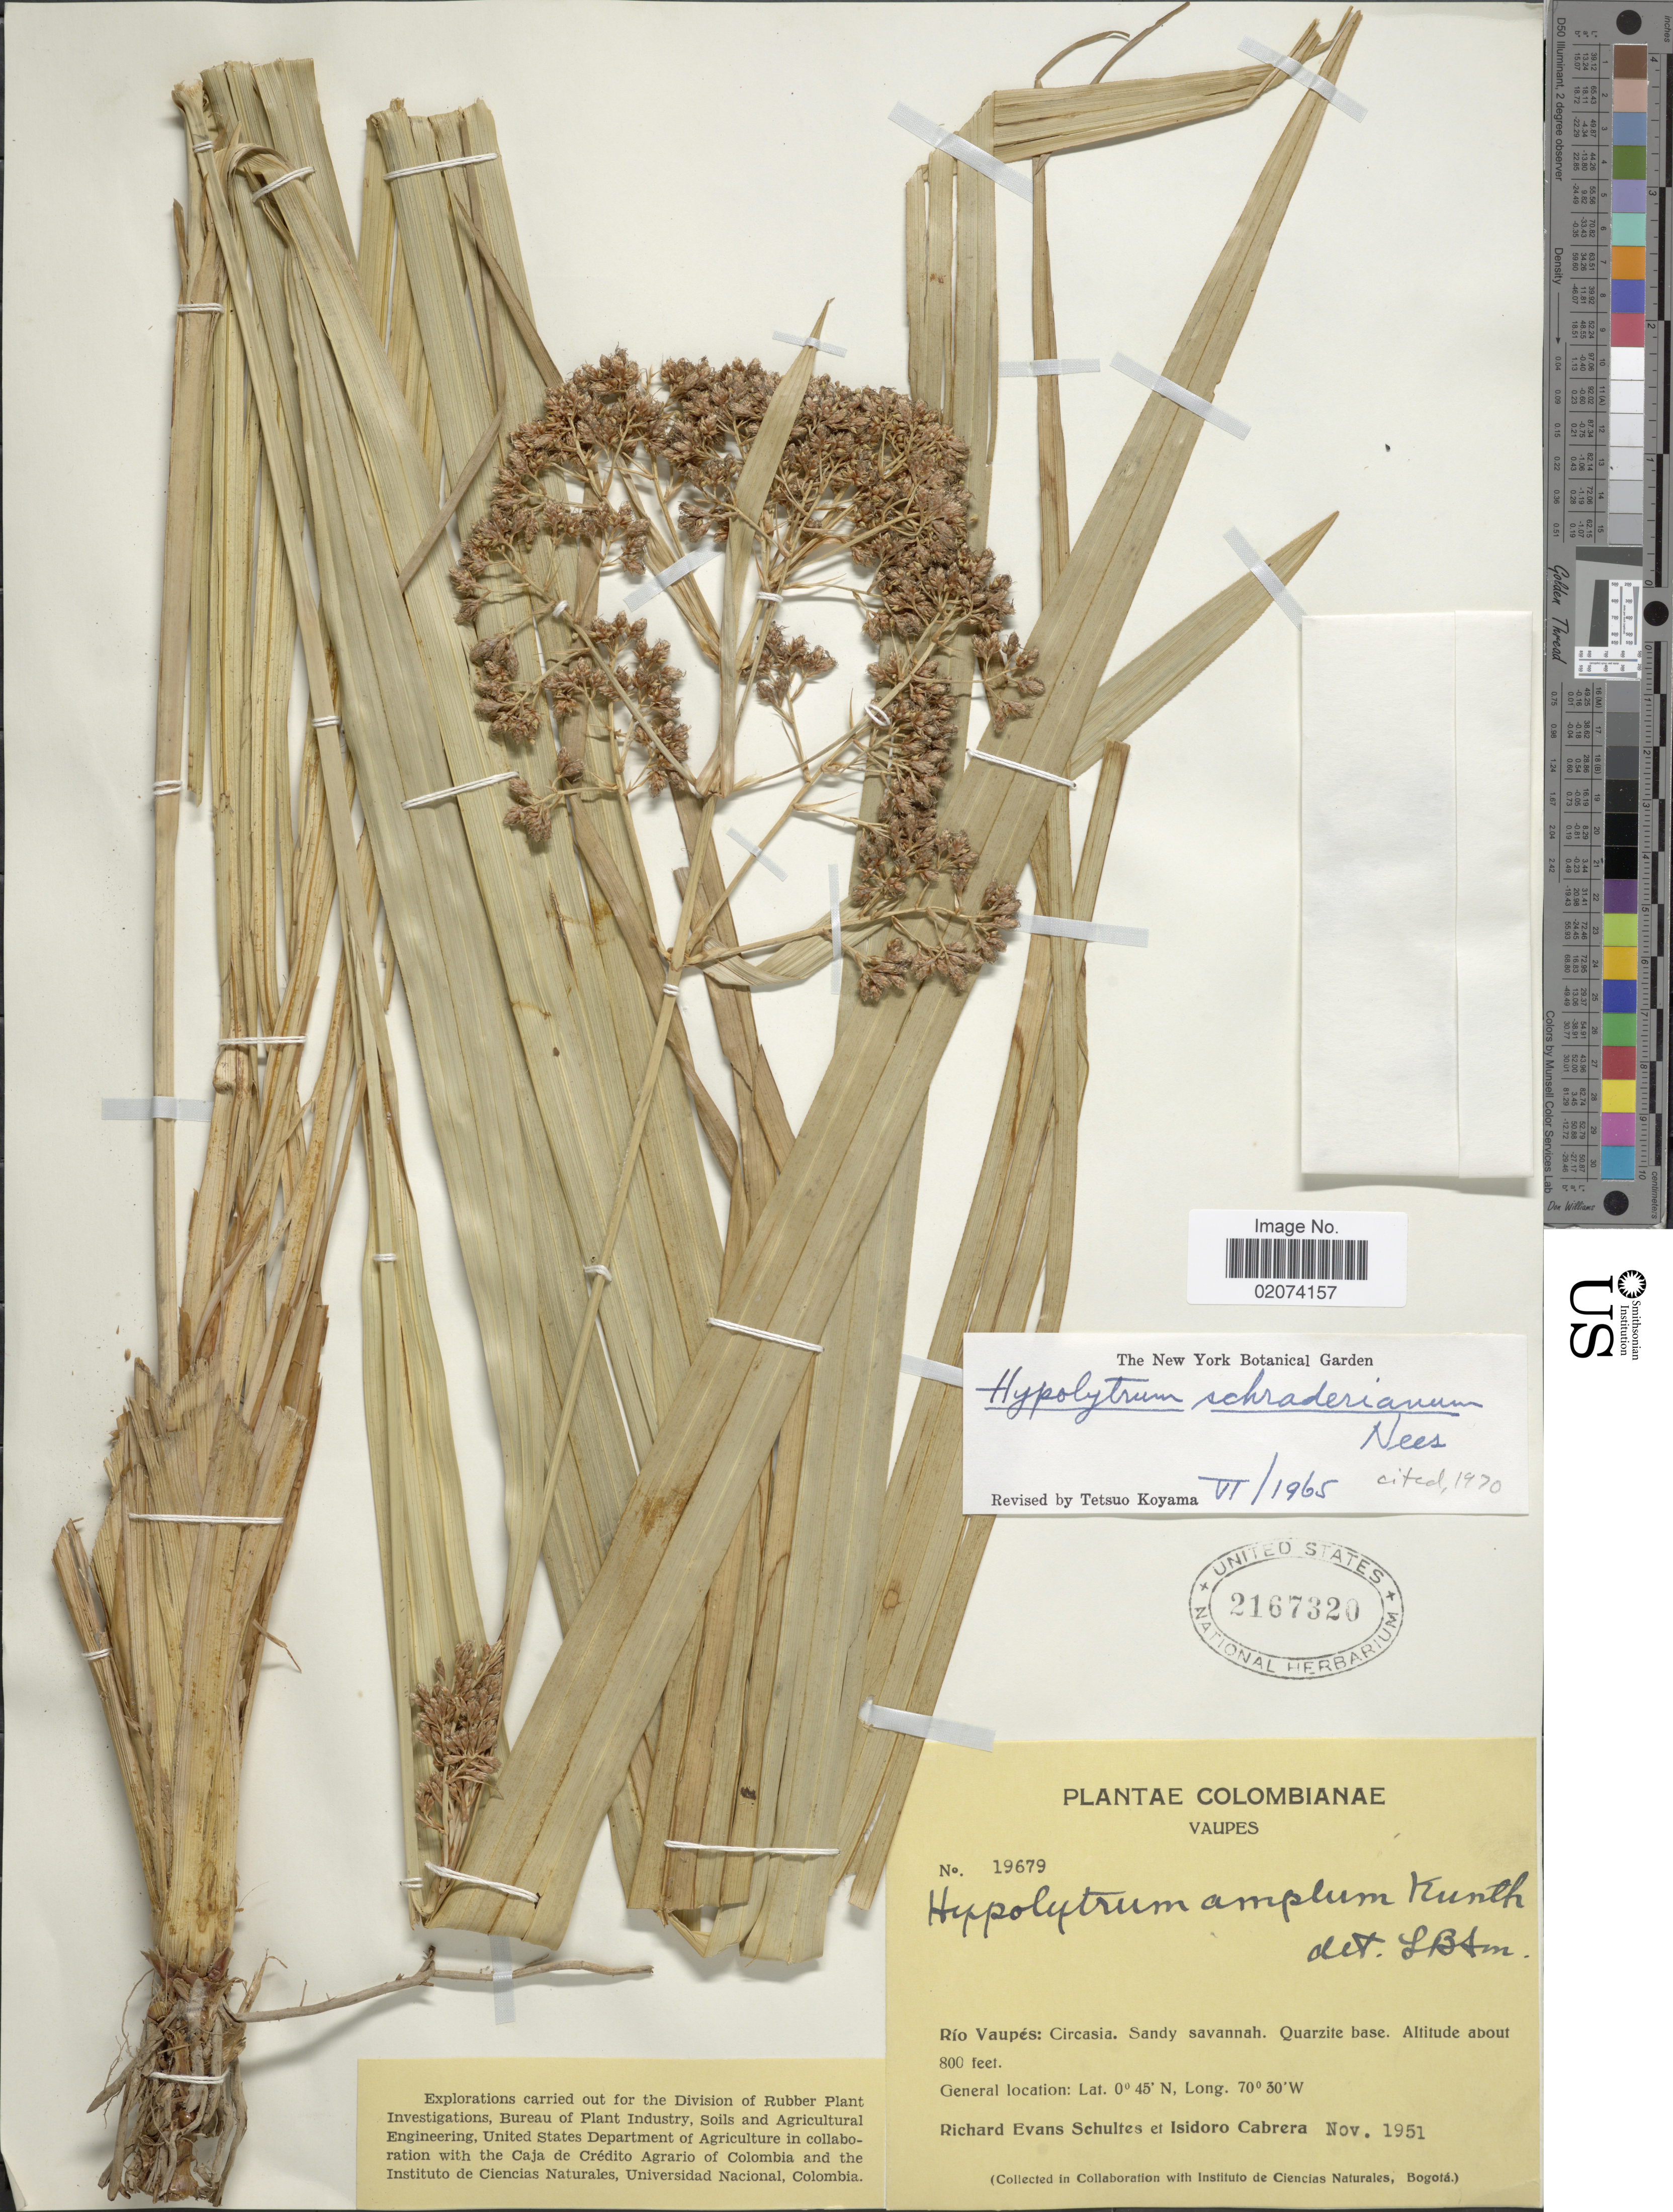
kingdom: Plantae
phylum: Tracheophyta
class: Liliopsida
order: Poales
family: Cyperaceae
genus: Hypolytrum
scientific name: Hypolytrum schraderianum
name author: Nees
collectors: R. E. Schultes & I. Cabrera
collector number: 19679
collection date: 1951-11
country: Colombia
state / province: Vaupés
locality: Rio Vaupes: Circasia, Sandy savannah, Quarzite base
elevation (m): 244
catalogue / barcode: US 2167320